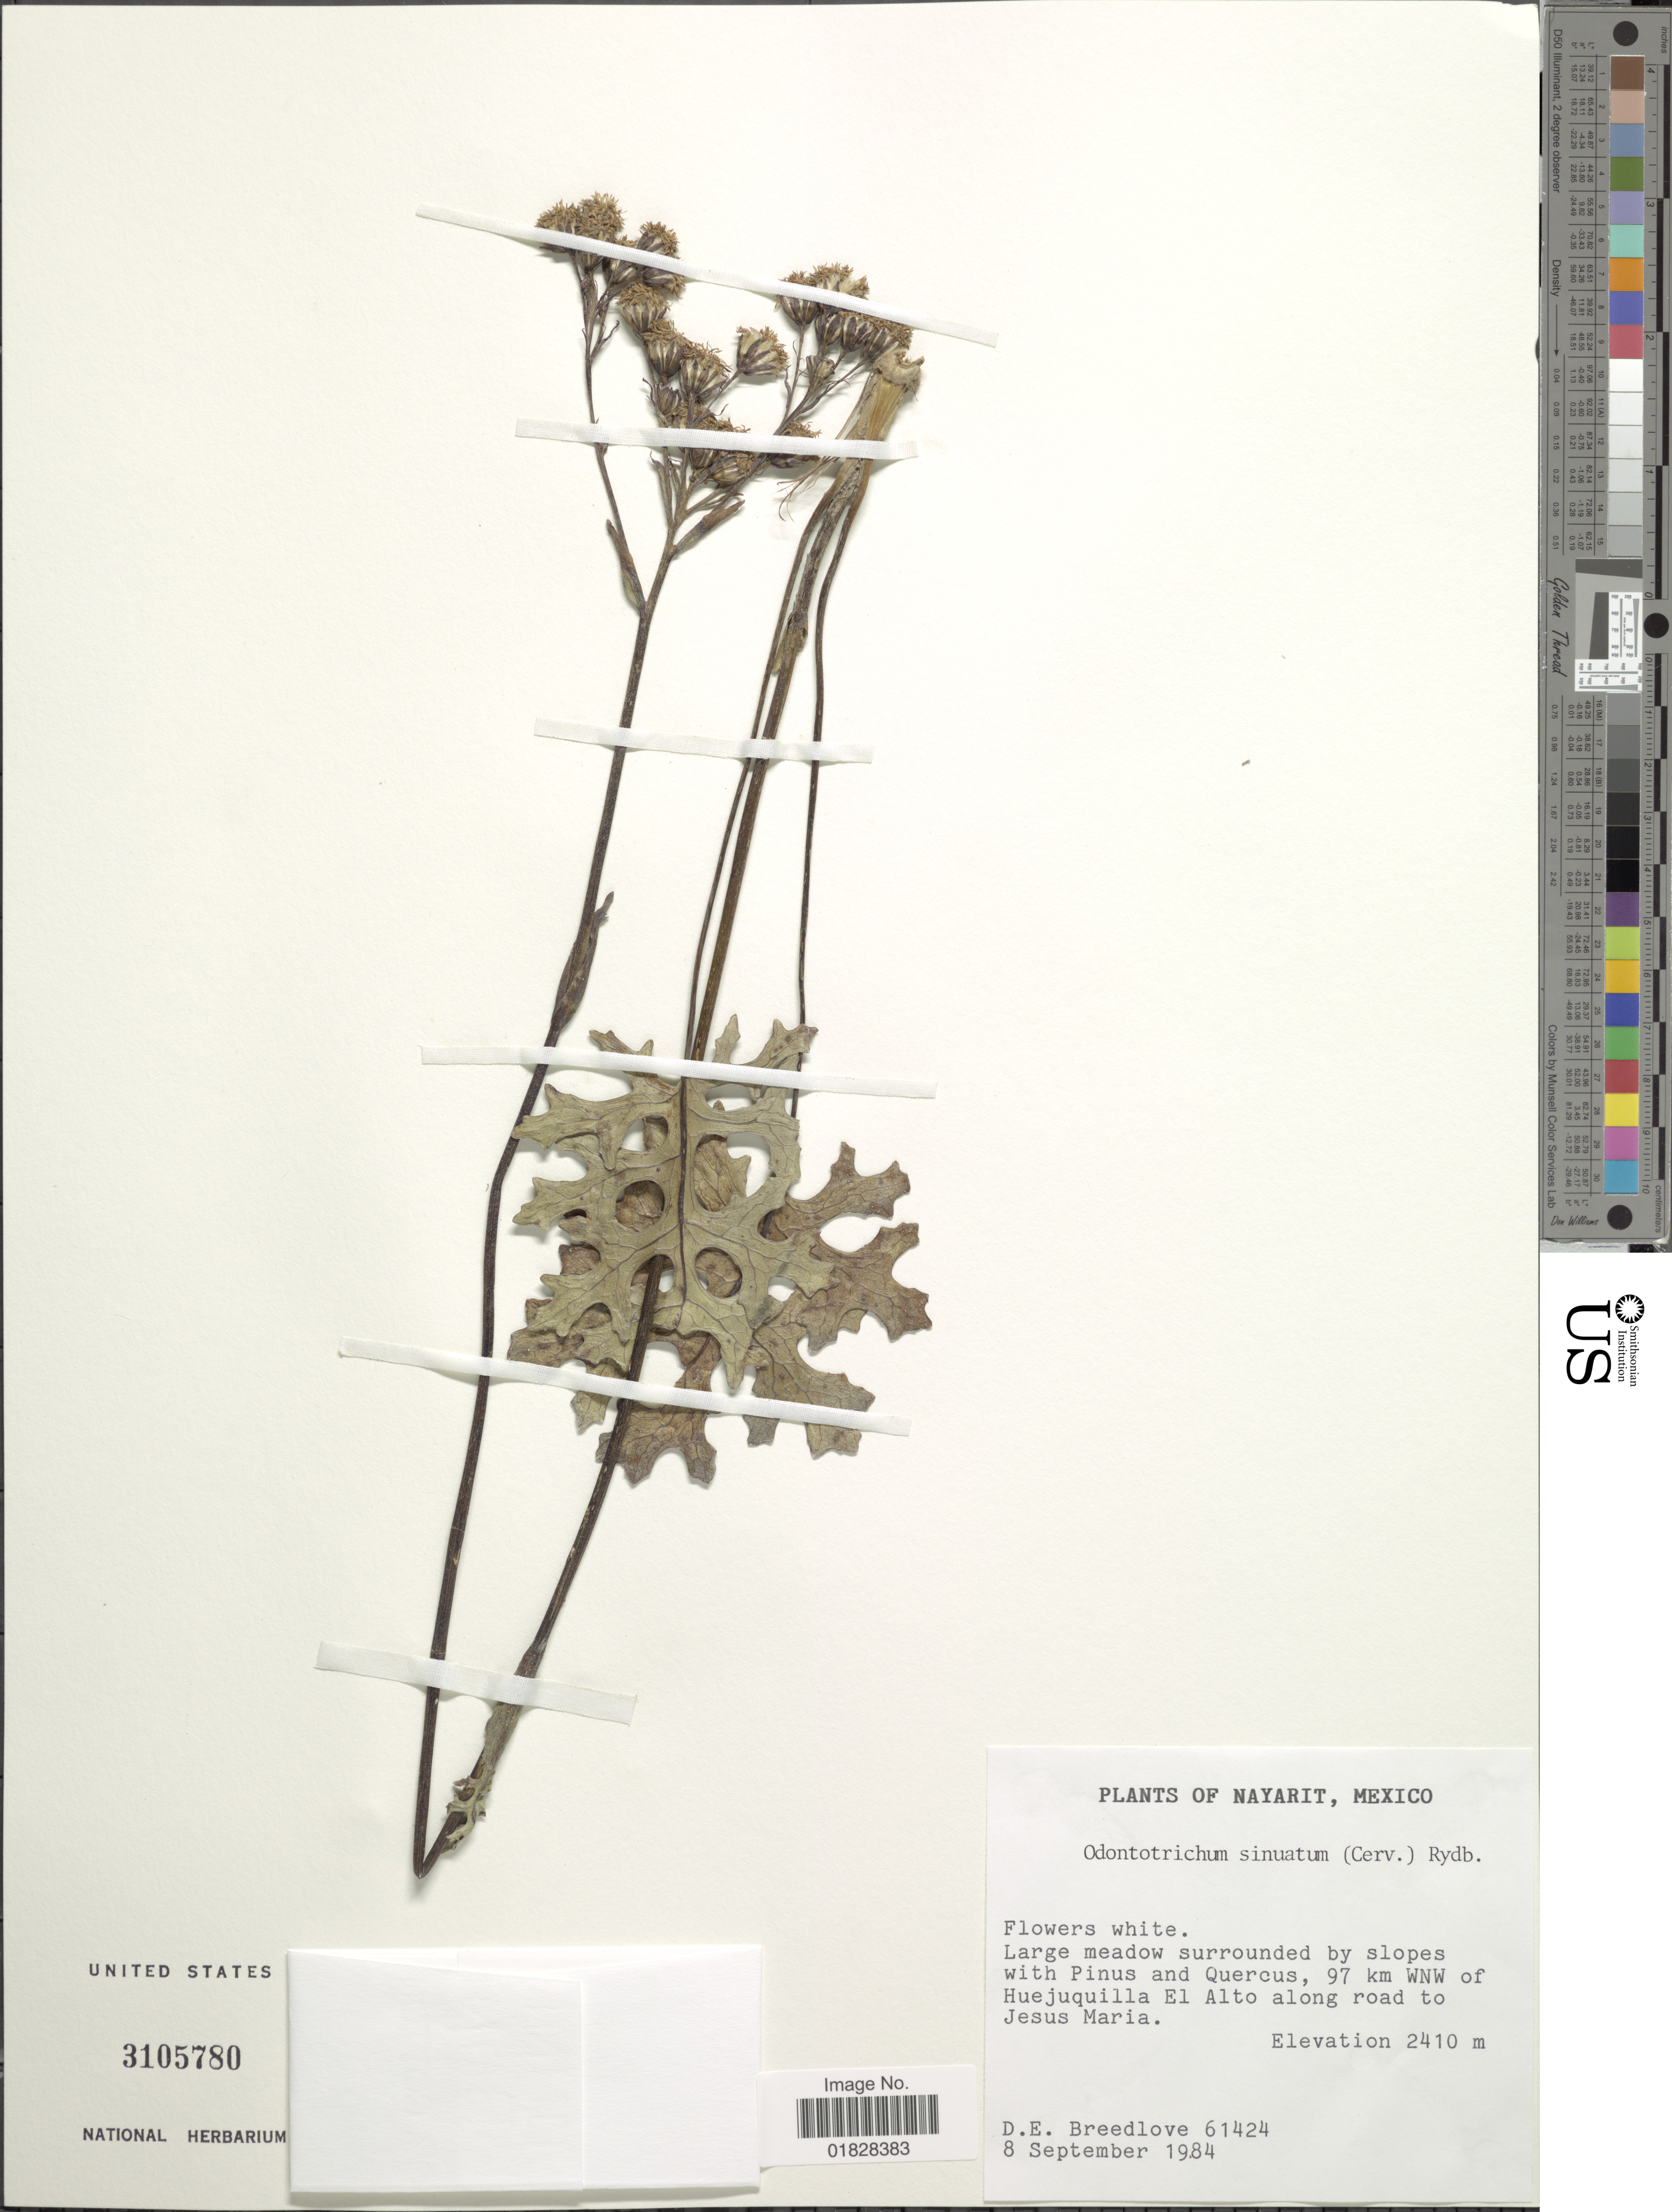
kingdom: Plantae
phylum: Tracheophyta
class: Magnoliopsida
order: Asterales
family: Asteraceae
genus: Psacalium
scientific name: Psacalium sinuatum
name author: (Cerv.) H. Rob. & Brettell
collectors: D. E. Breedlove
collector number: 61424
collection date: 1984-09-08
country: Mexico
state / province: Nayarit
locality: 97 km WNW of Huejuquilla El Alto along road to Jesus Maria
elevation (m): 2410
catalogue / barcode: US 3105780